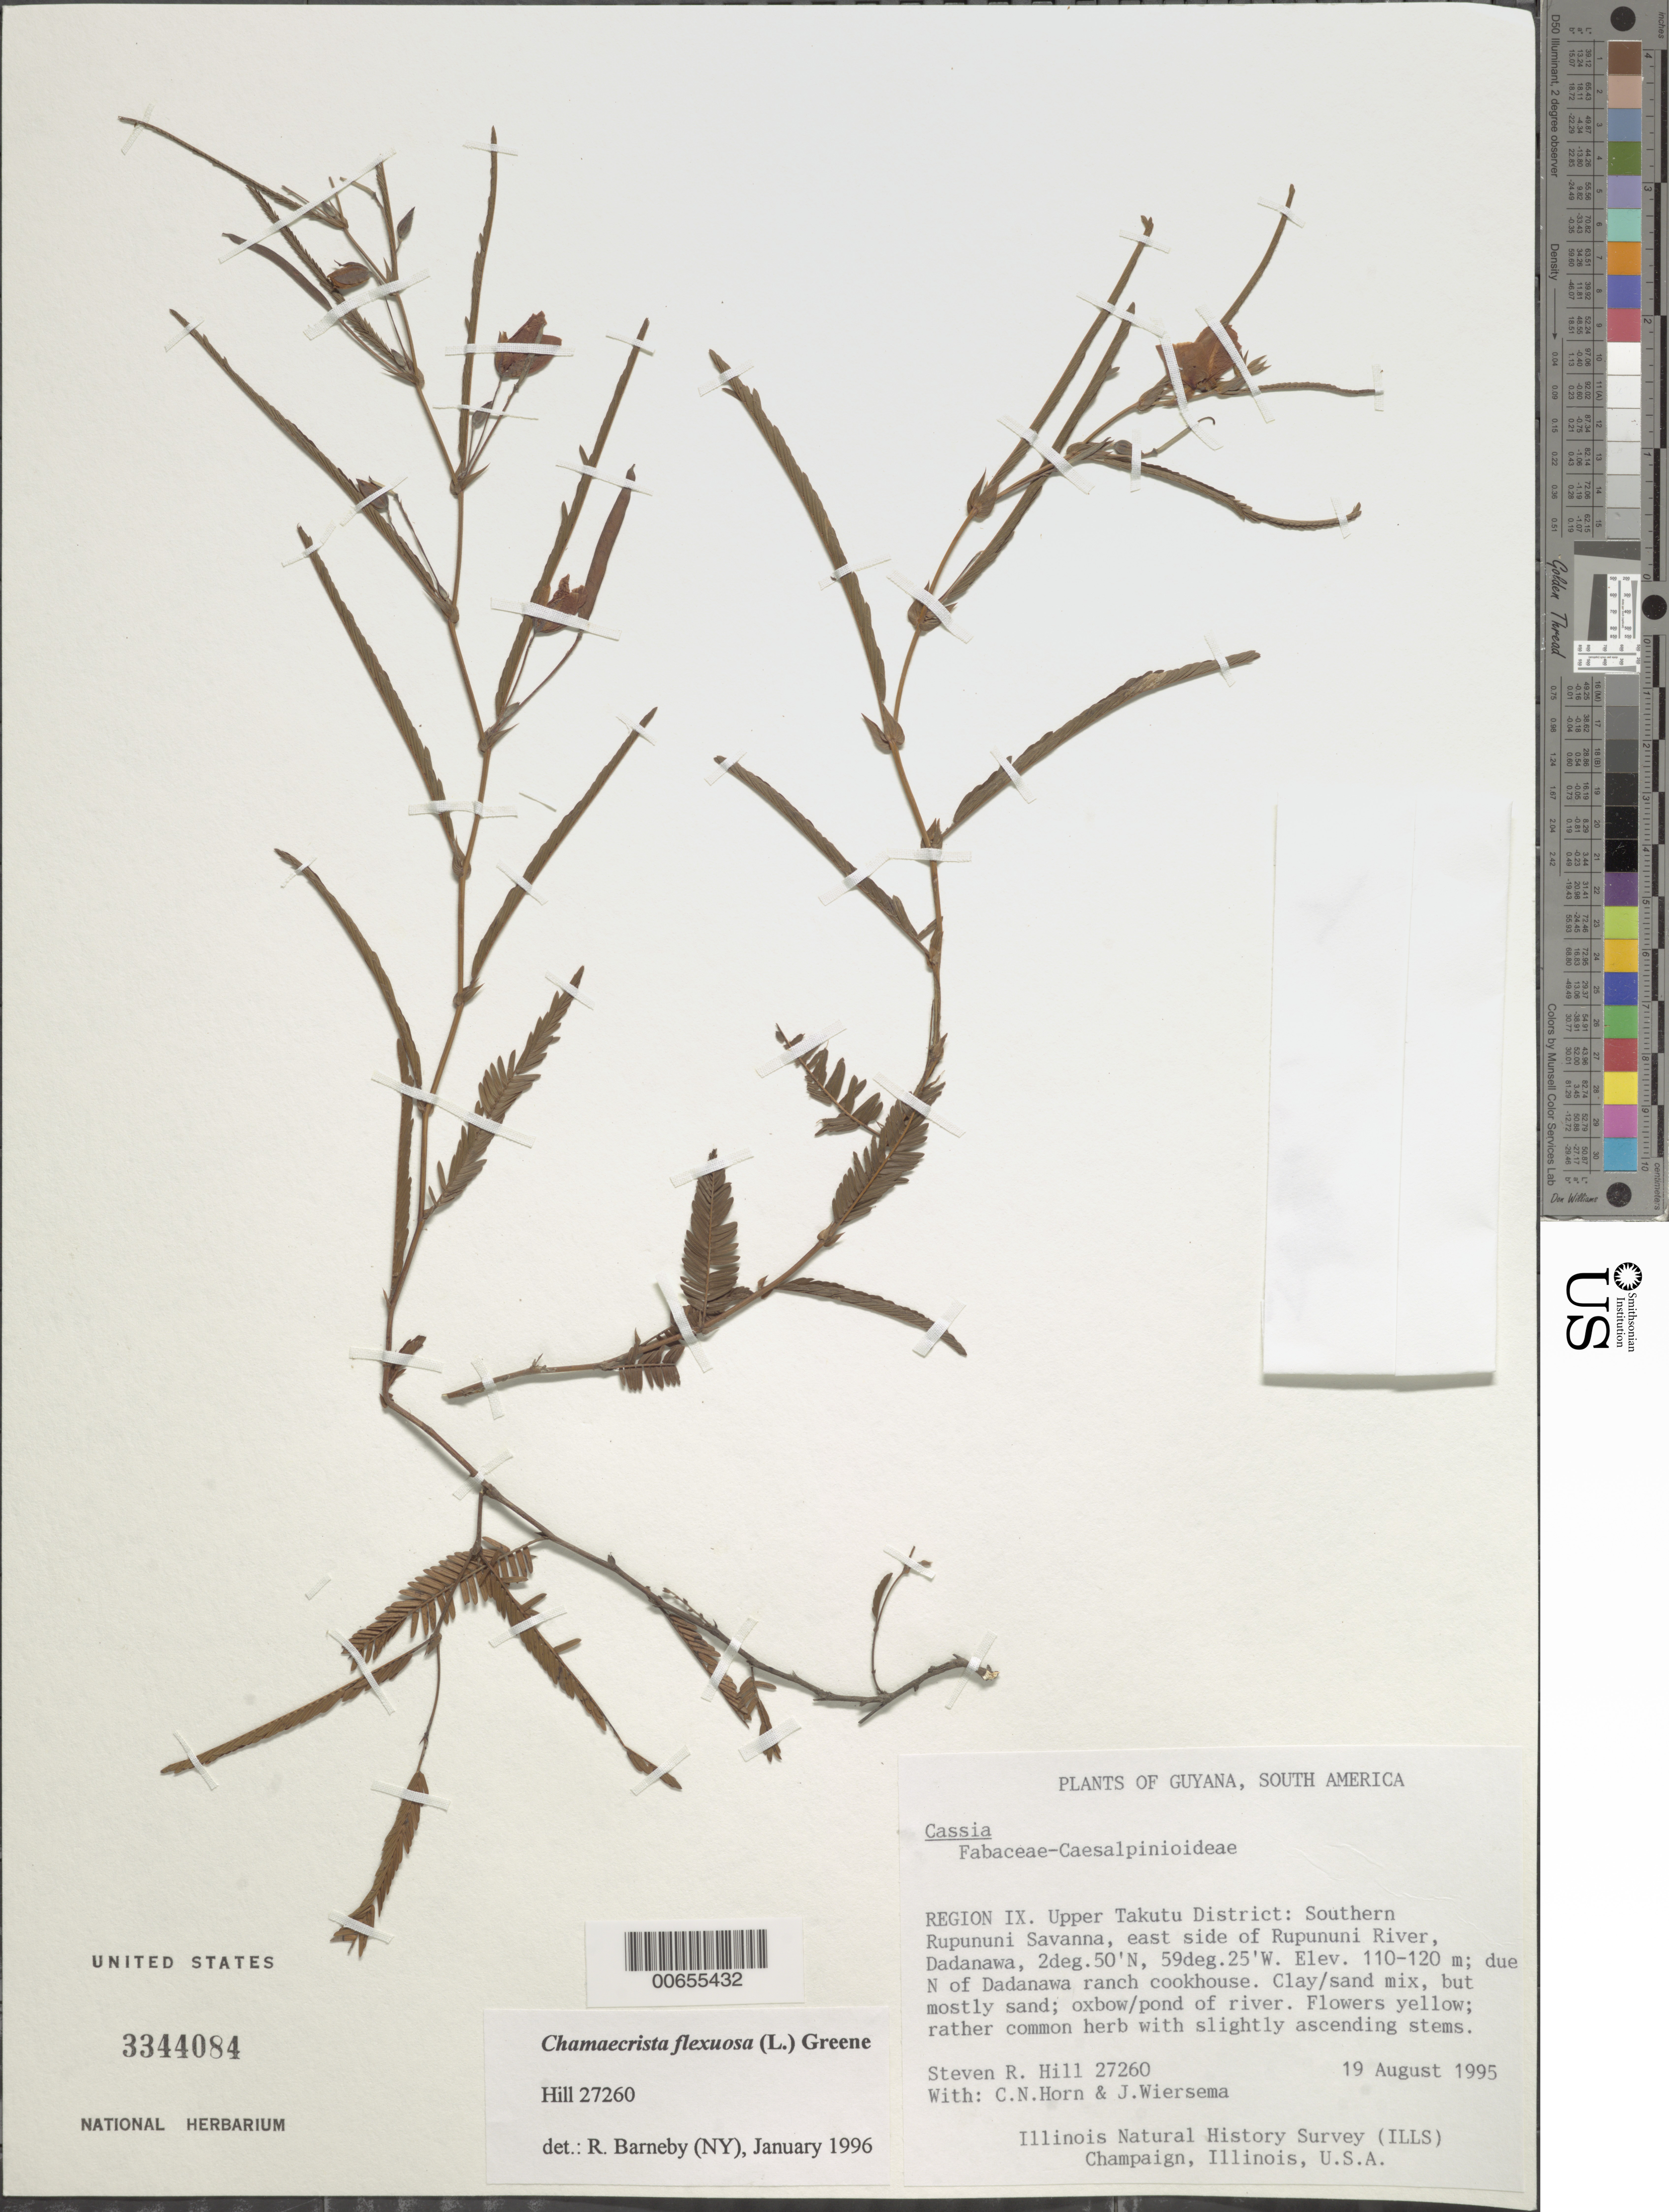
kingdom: Plantae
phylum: Tracheophyta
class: Magnoliopsida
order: Fabales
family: Fabaceae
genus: Chamaecrista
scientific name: Chamaecrista flexuosa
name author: (L.) Greene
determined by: Barneby, Rupert C., (NY)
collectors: S. R. Hill, C. N. Horn & J. H. Wiersema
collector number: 27260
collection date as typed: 19-Aug-95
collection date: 1995-08-19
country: Guyana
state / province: U. Takutu-U. Essequibo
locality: Dadanawa, southern Rupununi Savanna, E side of Rupununi R.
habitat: Clay/sand mix, oxbow/pond of river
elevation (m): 110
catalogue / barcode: US 3344084